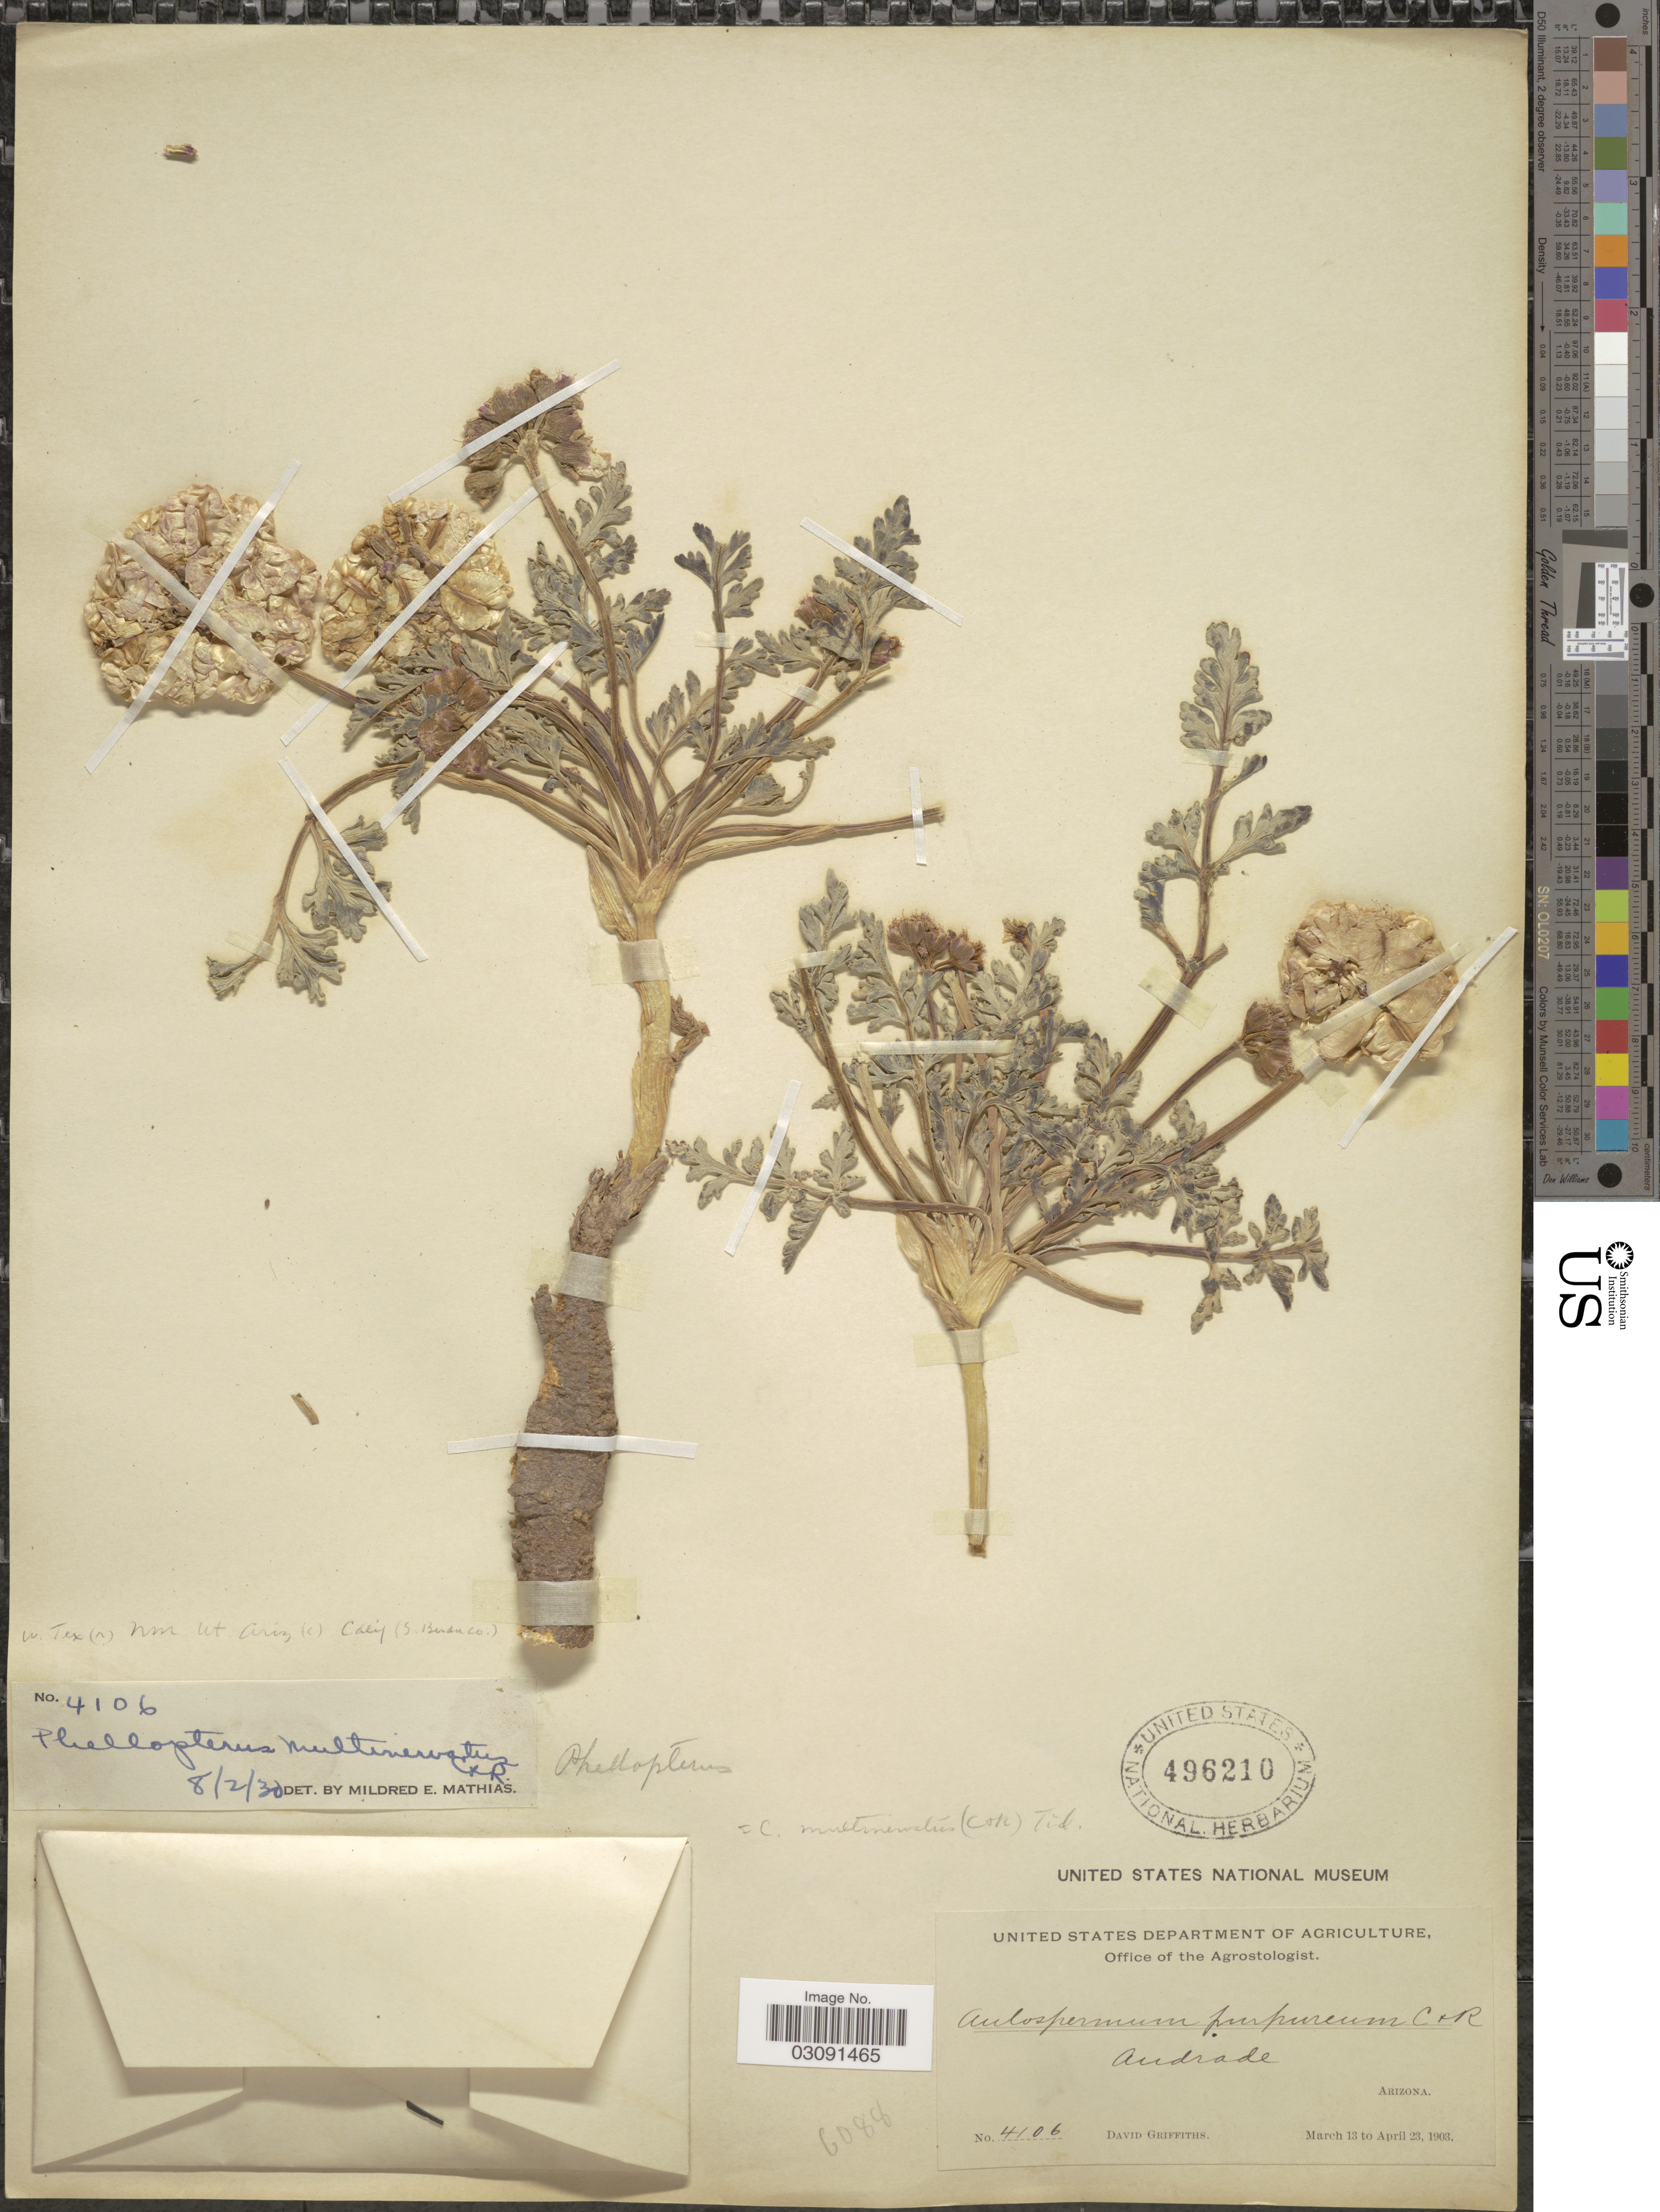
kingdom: Plantae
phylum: Tracheophyta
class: Magnoliopsida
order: Apiales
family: Apiaceae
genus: Cymopterus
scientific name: Cymopterus multinervatus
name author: (J.M. Coult.) Tidestr.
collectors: D. Griffiths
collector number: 4106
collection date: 1903-03-13/1903-04-23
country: United States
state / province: Arizona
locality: Andrade.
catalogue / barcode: US 496210